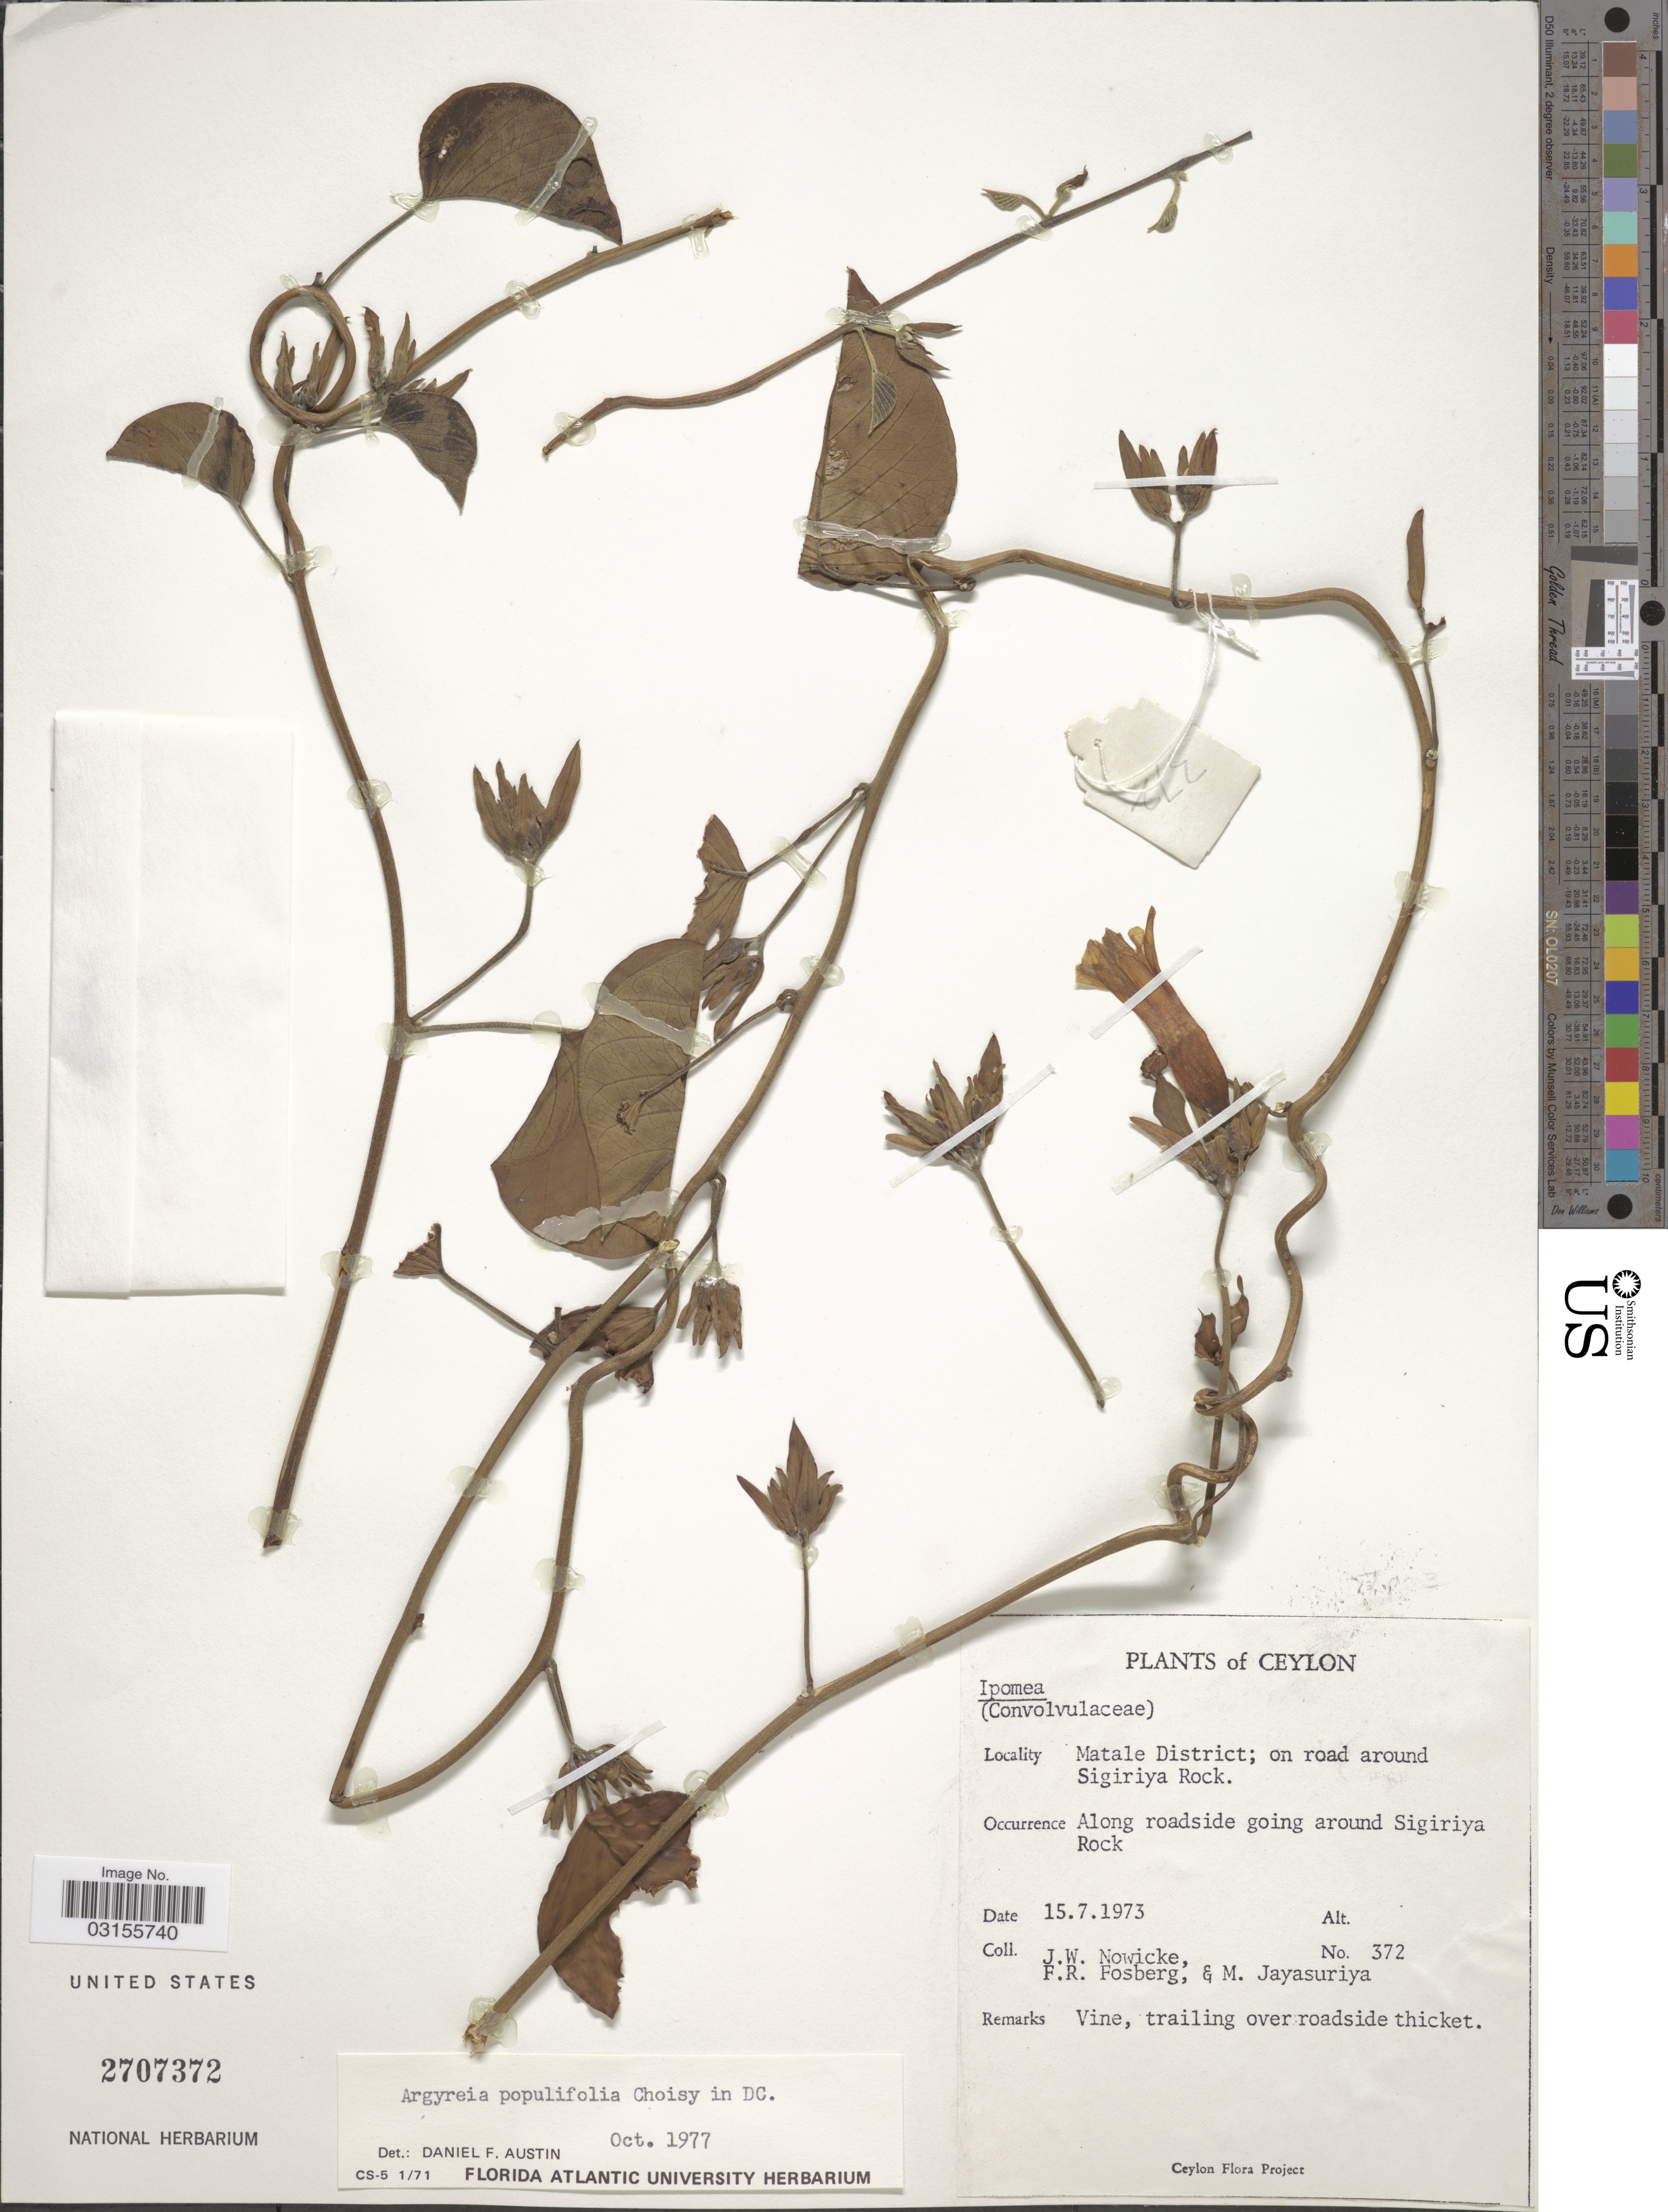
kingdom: Plantae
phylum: Tracheophyta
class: Magnoliopsida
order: Solanales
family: Convolvulaceae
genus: Argyreia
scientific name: Argyreia populifolia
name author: Choisy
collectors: J. W. Nowicke, F. R. Fosberg & M. Jayasuriya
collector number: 372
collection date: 1973-07-15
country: Sri Lanka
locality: Ceylon. Matale District; on road around Sigiriya Rock. Along roadside going around Sigiriya Rock.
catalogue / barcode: US 2707372